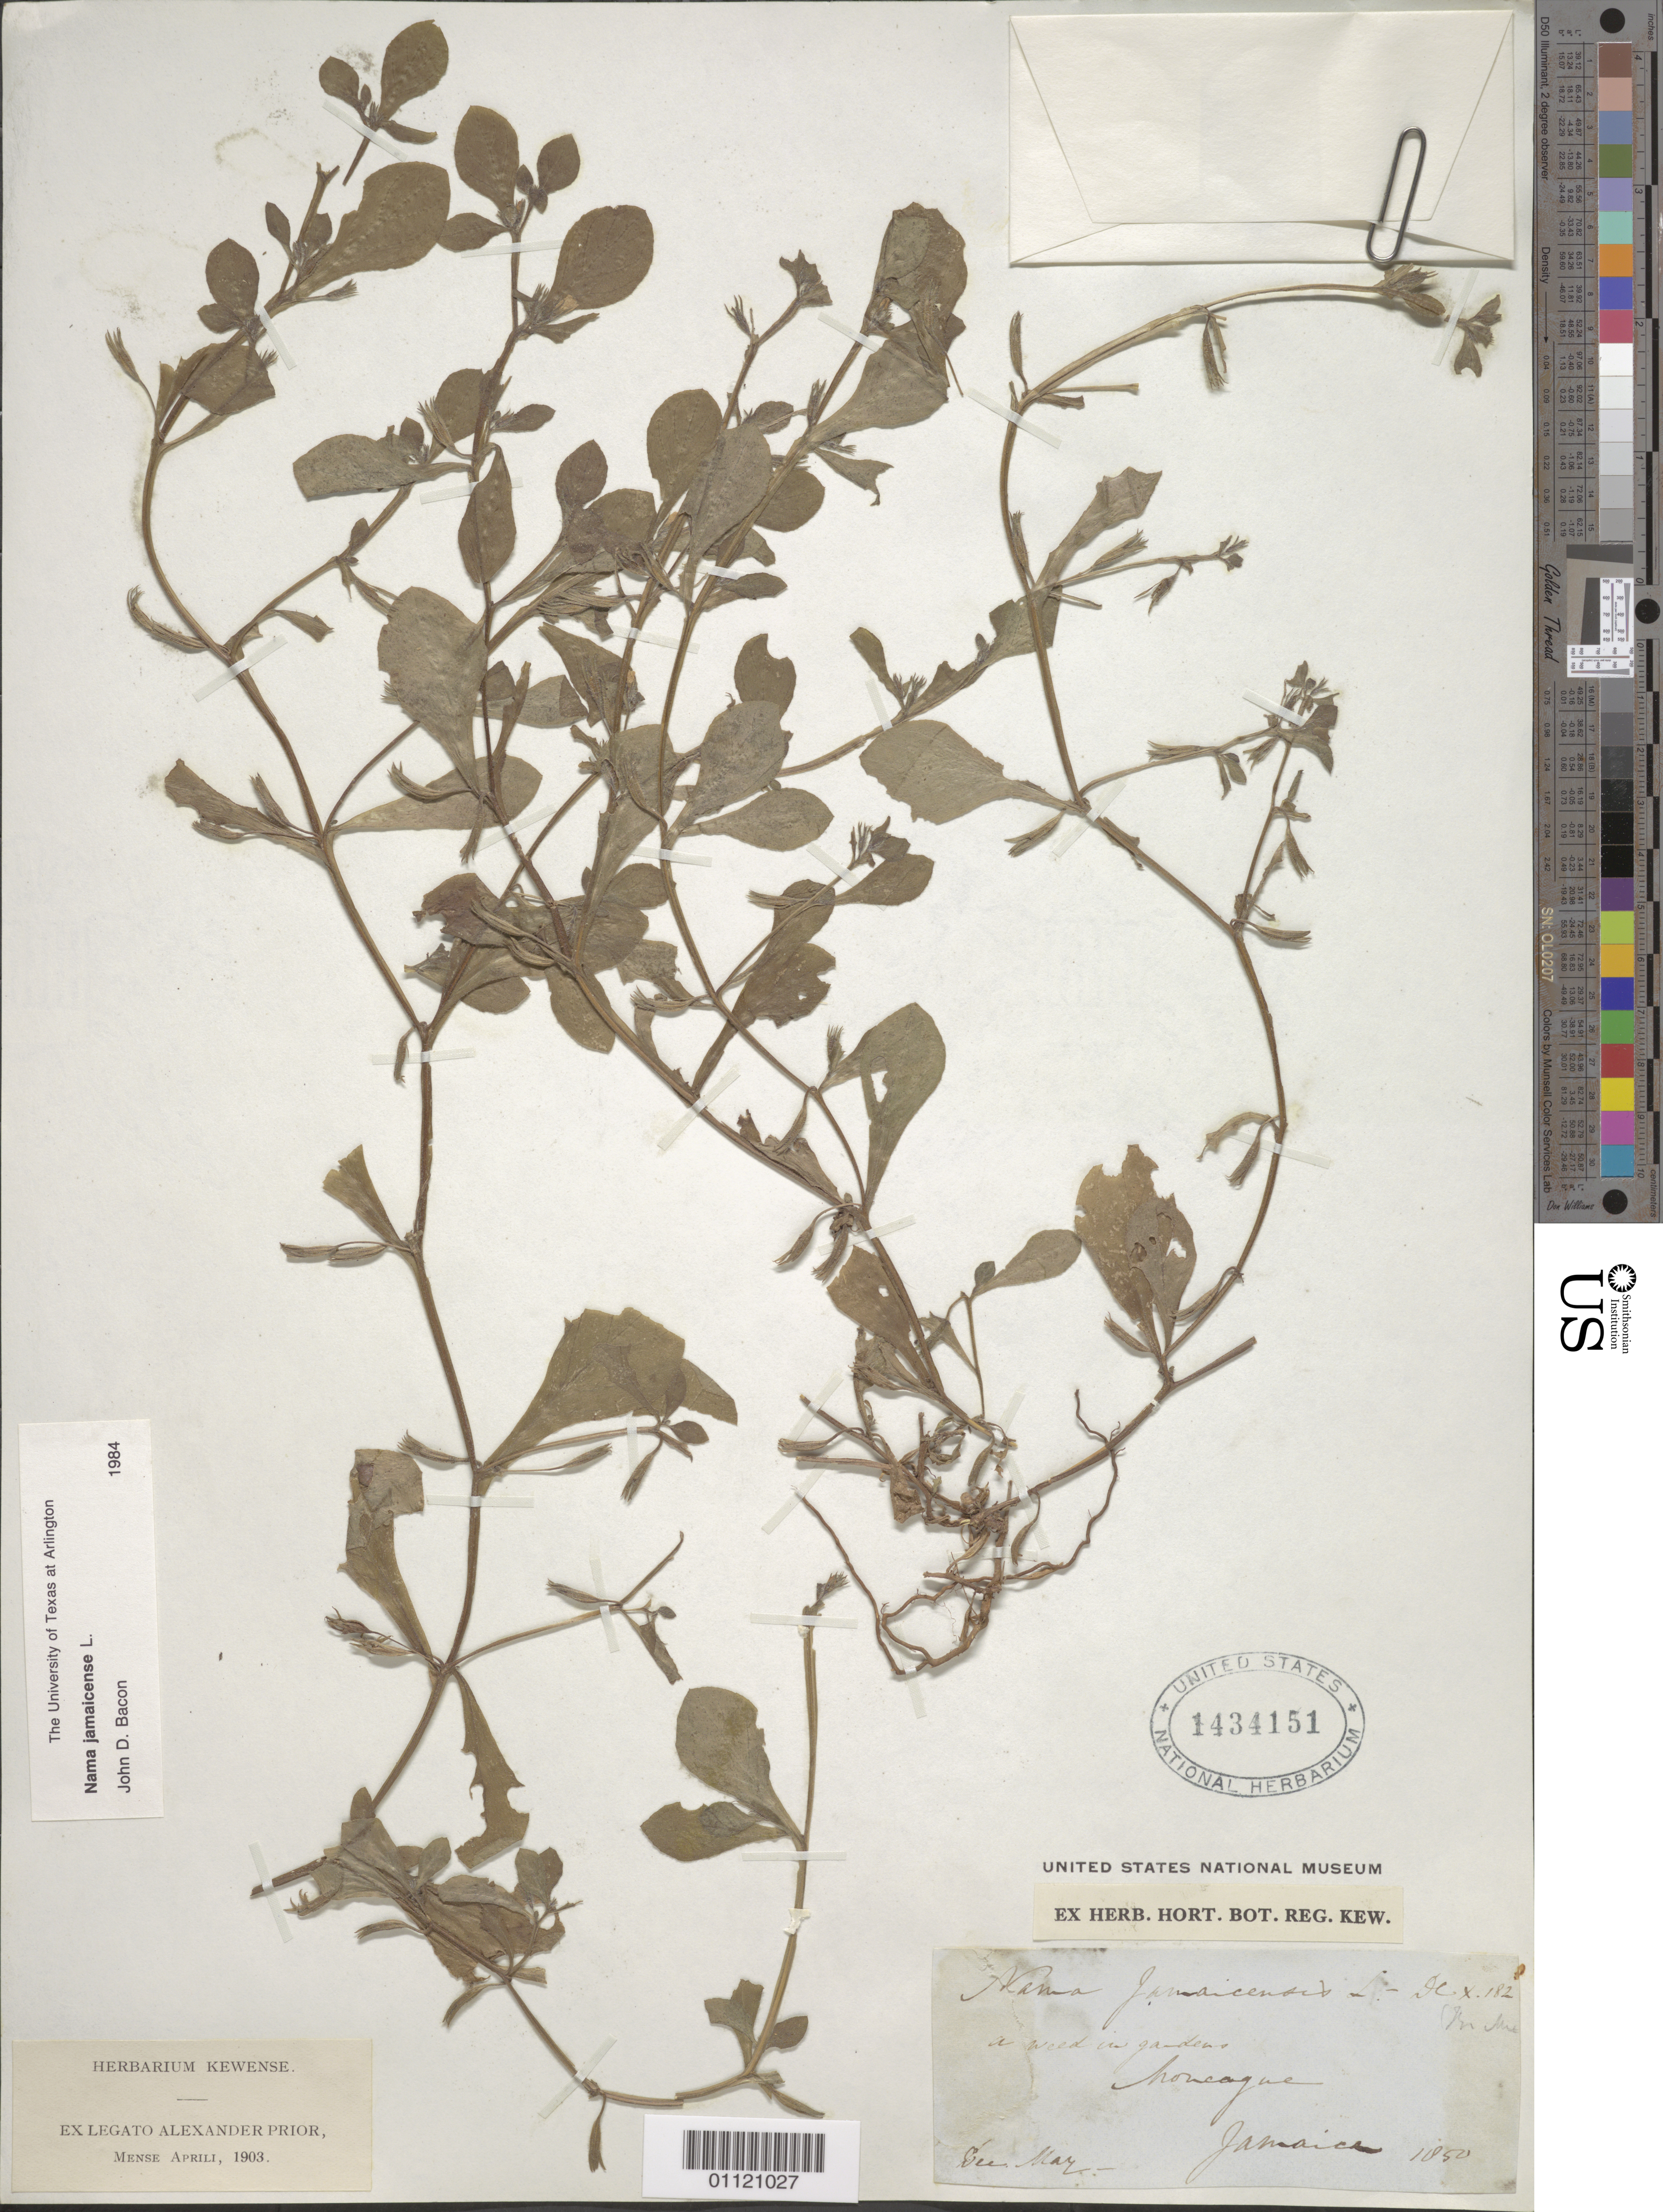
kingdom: Plantae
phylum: Tracheophyta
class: Magnoliopsida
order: Boraginales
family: Namaceae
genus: Nama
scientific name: Nama jamaicensis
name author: L.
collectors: A. Prior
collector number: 1050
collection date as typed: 01 Apr 1903 to 30 Apr 1903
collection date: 1903-04-01/1903-04-30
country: Jamaica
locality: a weed in gardens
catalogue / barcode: US 1434151